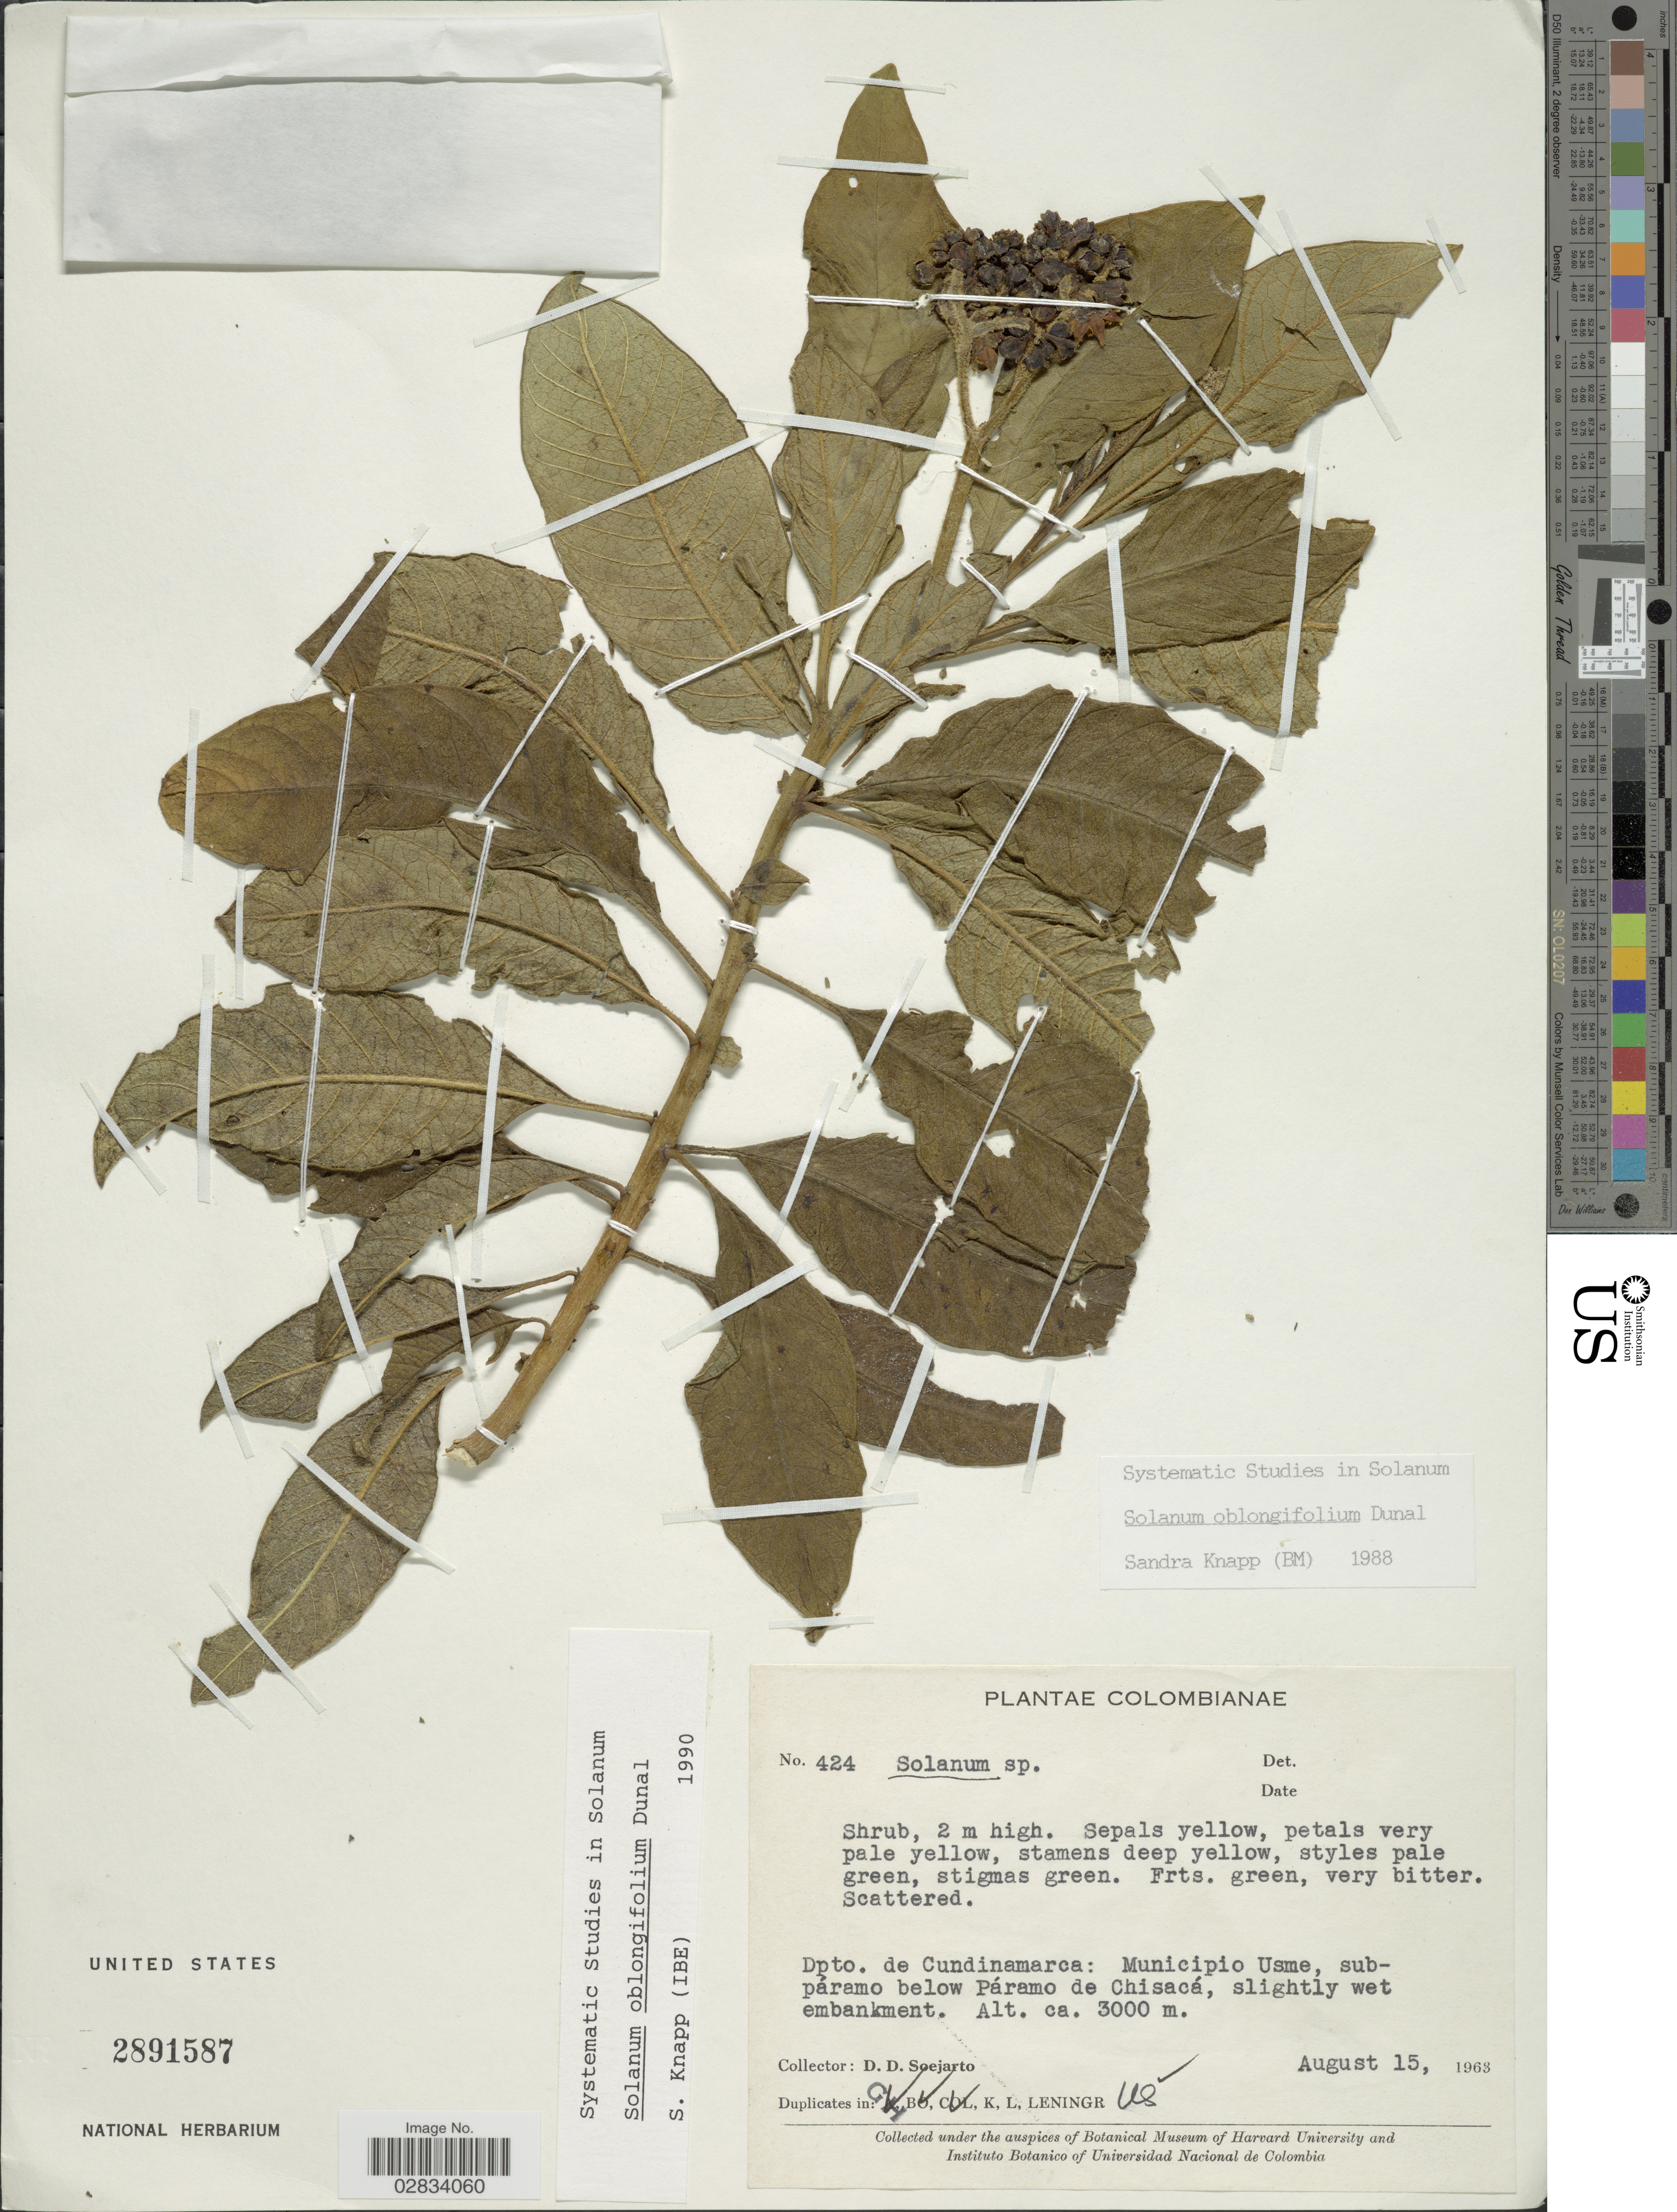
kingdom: Plantae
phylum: Tracheophyta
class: Magnoliopsida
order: Solanales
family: Solanaceae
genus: Solanum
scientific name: Solanum oblongifolium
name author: Duval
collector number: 424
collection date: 1968-08-15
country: Colombia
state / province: Cundinamarca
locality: Dpto. de Cundinamarca, Municipio Usme, subpáramo below Páramo de Chisacá.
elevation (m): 3000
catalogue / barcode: US 2891587